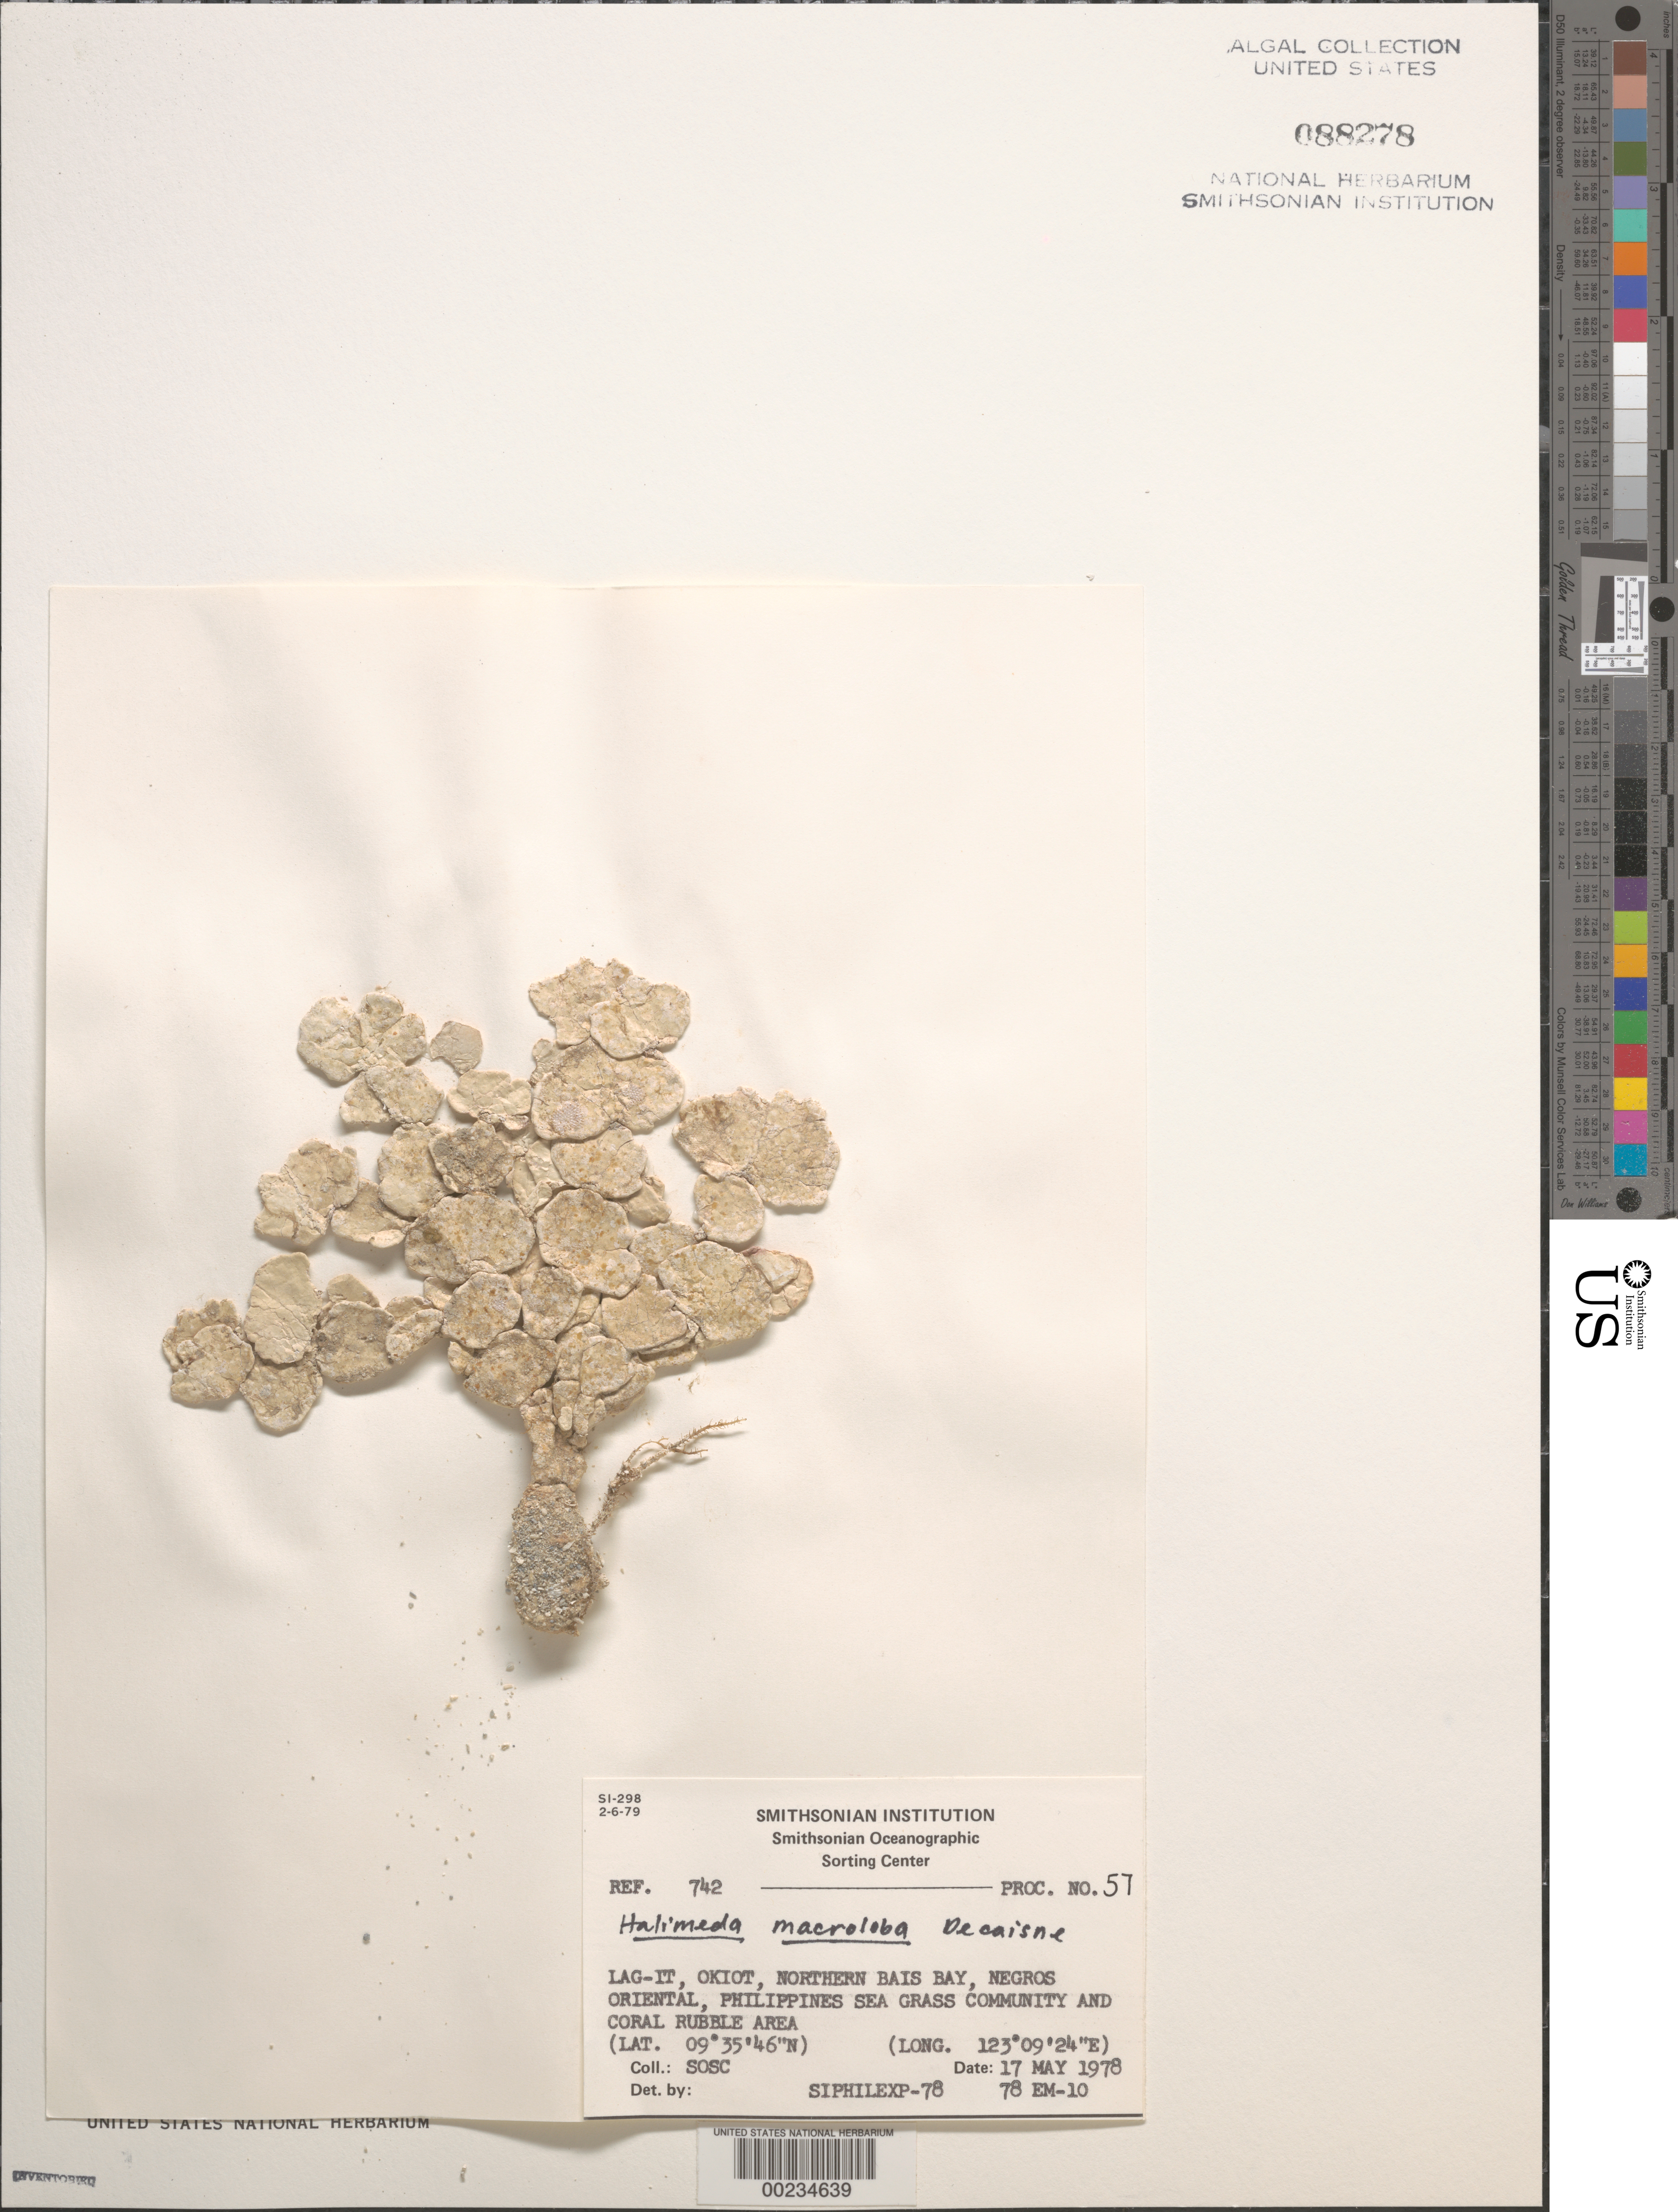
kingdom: Plantae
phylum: Chlorophyta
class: Ulvophyceae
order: Bryopsidales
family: Halimedaceae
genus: Halimeda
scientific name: Halimeda macroloba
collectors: SOSC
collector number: Station 78 Em-10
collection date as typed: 17 May 1978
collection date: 1978-05-17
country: Philippines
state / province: Central Visayas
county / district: Negros Oriental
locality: Lag-it, okiot, bais bay, negros oriental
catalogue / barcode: US 88278